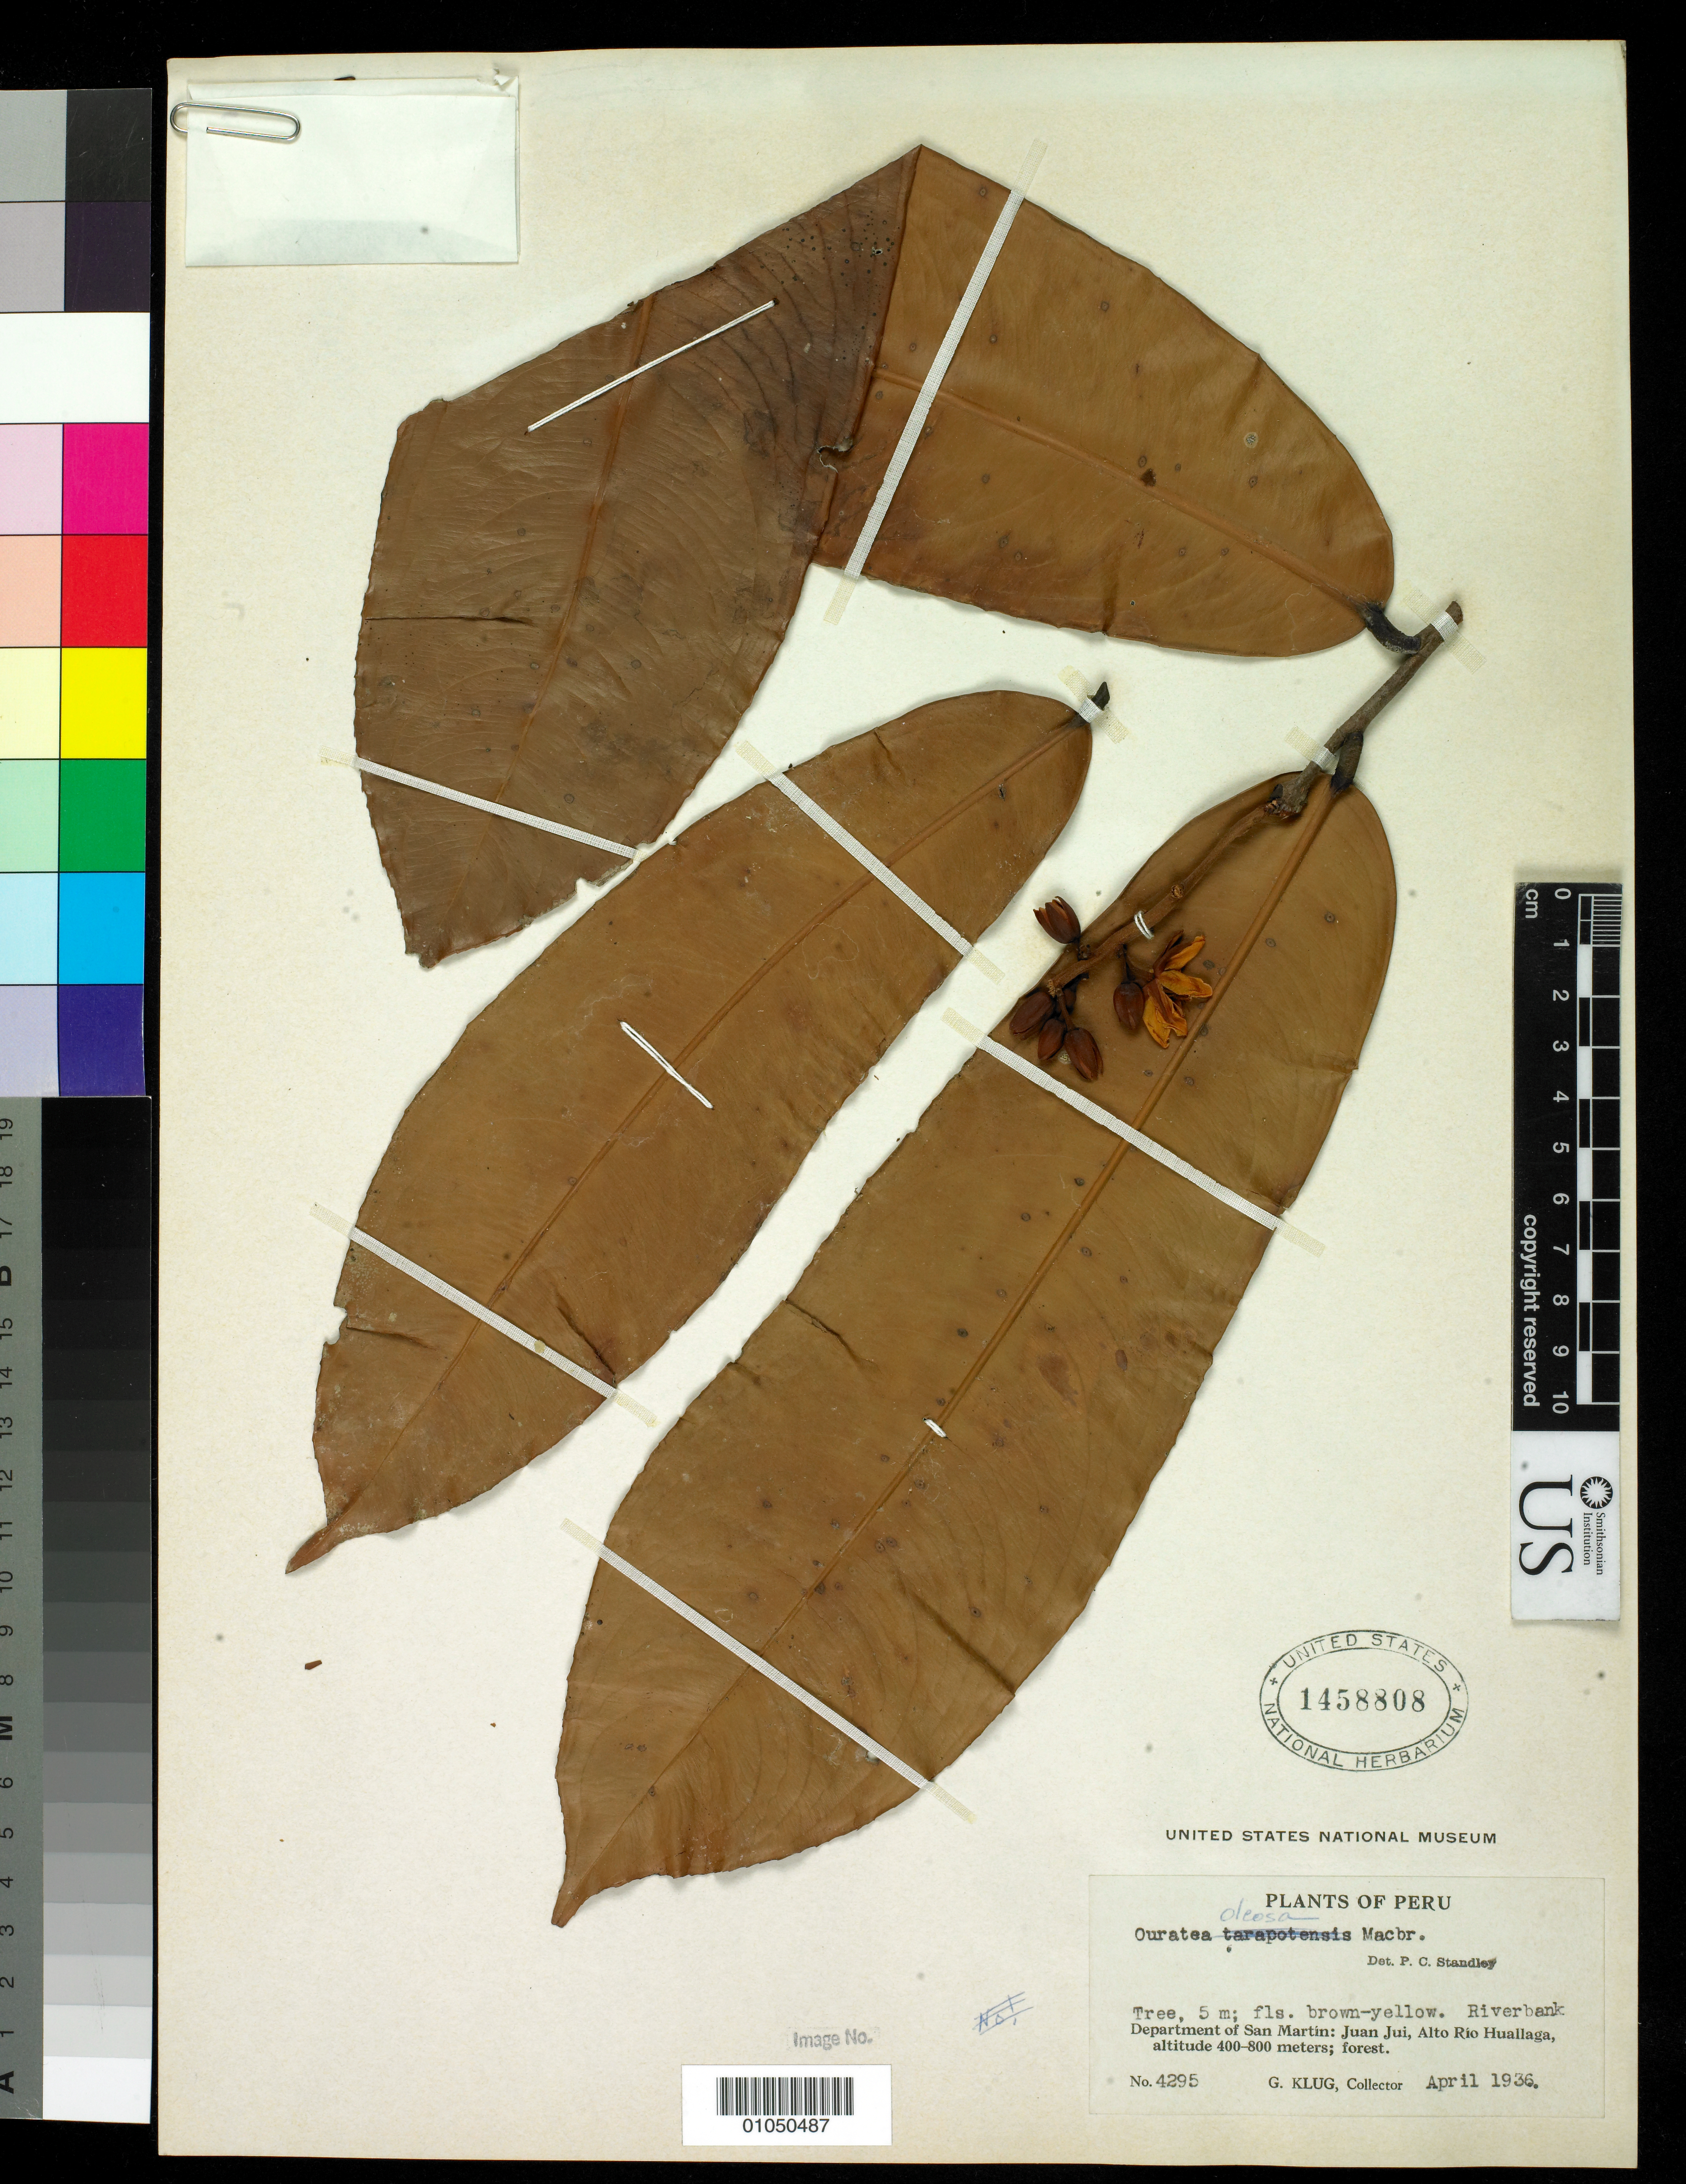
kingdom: Plantae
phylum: Tracheophyta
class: Magnoliopsida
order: Malpighiales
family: Ochnaceae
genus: Ouratea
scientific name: Ouratea oleosa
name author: J.F. Macbr.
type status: Isotype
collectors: G. Klug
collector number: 4295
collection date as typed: Apr 1936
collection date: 1936-04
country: Peru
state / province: San Martín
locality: Juan Jui, Alto Rio Huallaga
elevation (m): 400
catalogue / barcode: US 1458808